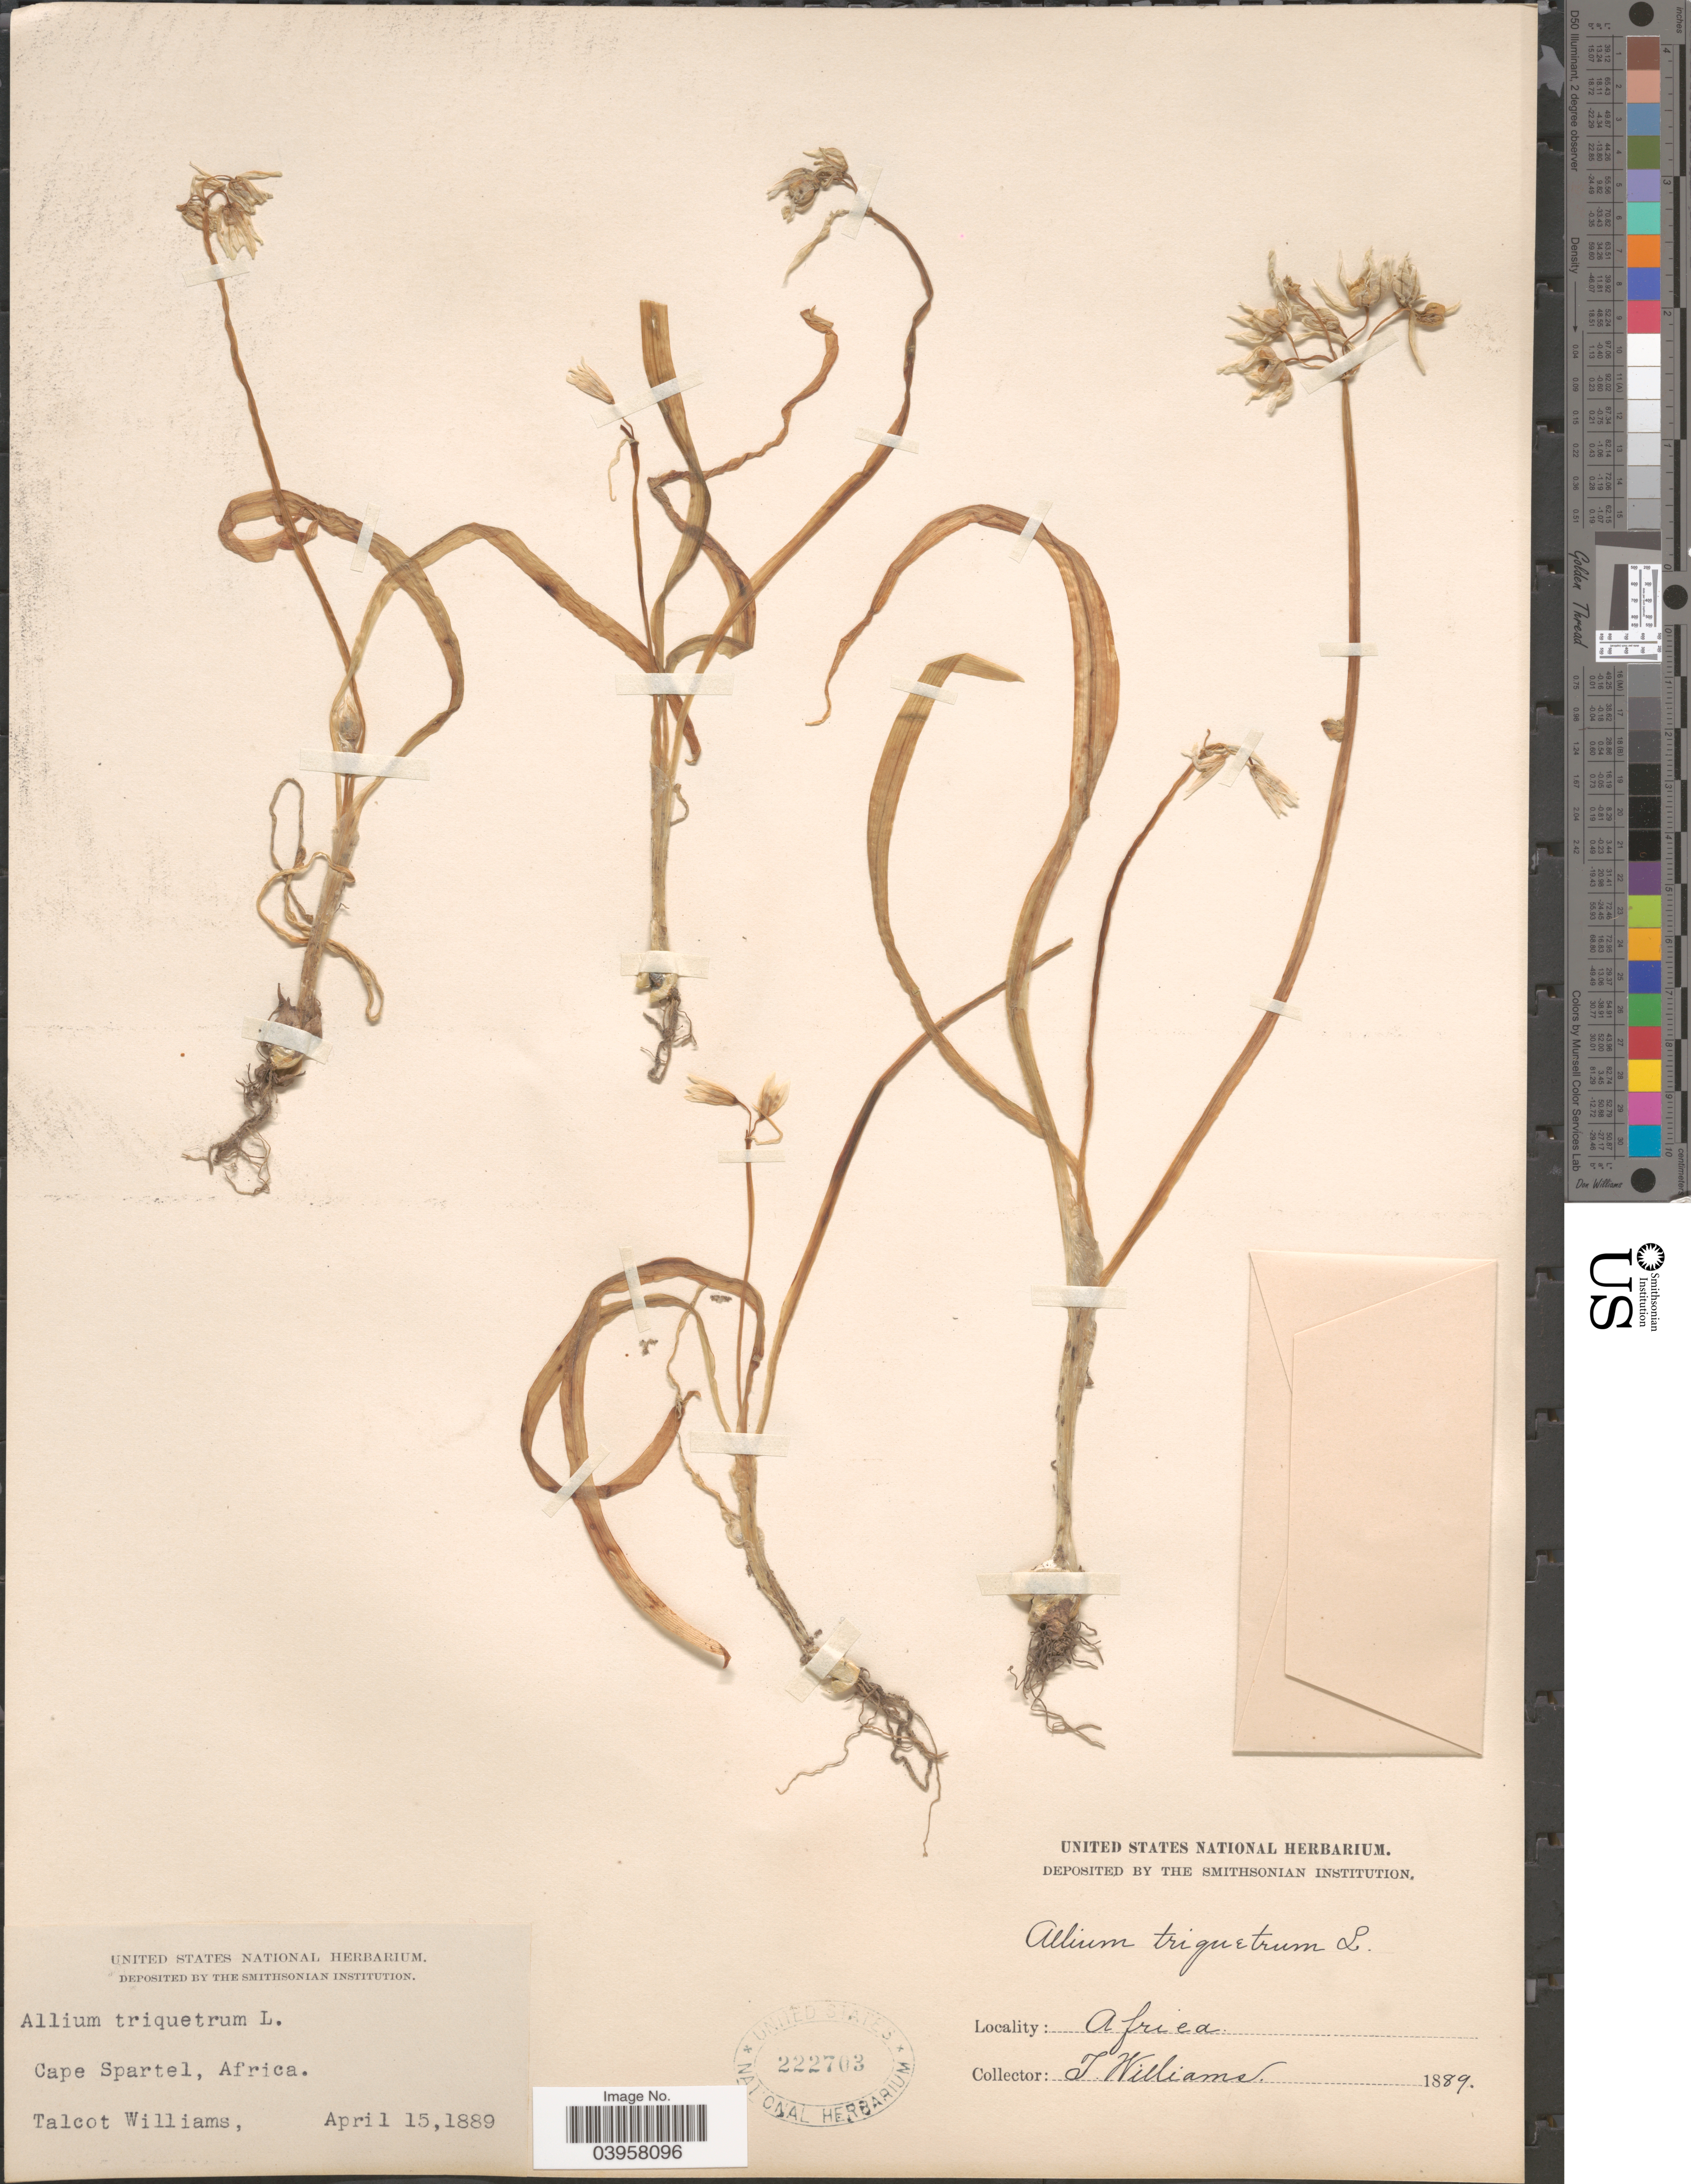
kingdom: Plantae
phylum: Tracheophyta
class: Liliopsida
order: Asparagales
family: Amaryllidaceae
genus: Allium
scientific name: Allium triquetrum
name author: L.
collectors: T. Williams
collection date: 1889-04-15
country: Morocco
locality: Cape Spartel, Africa.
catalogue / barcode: US 222703